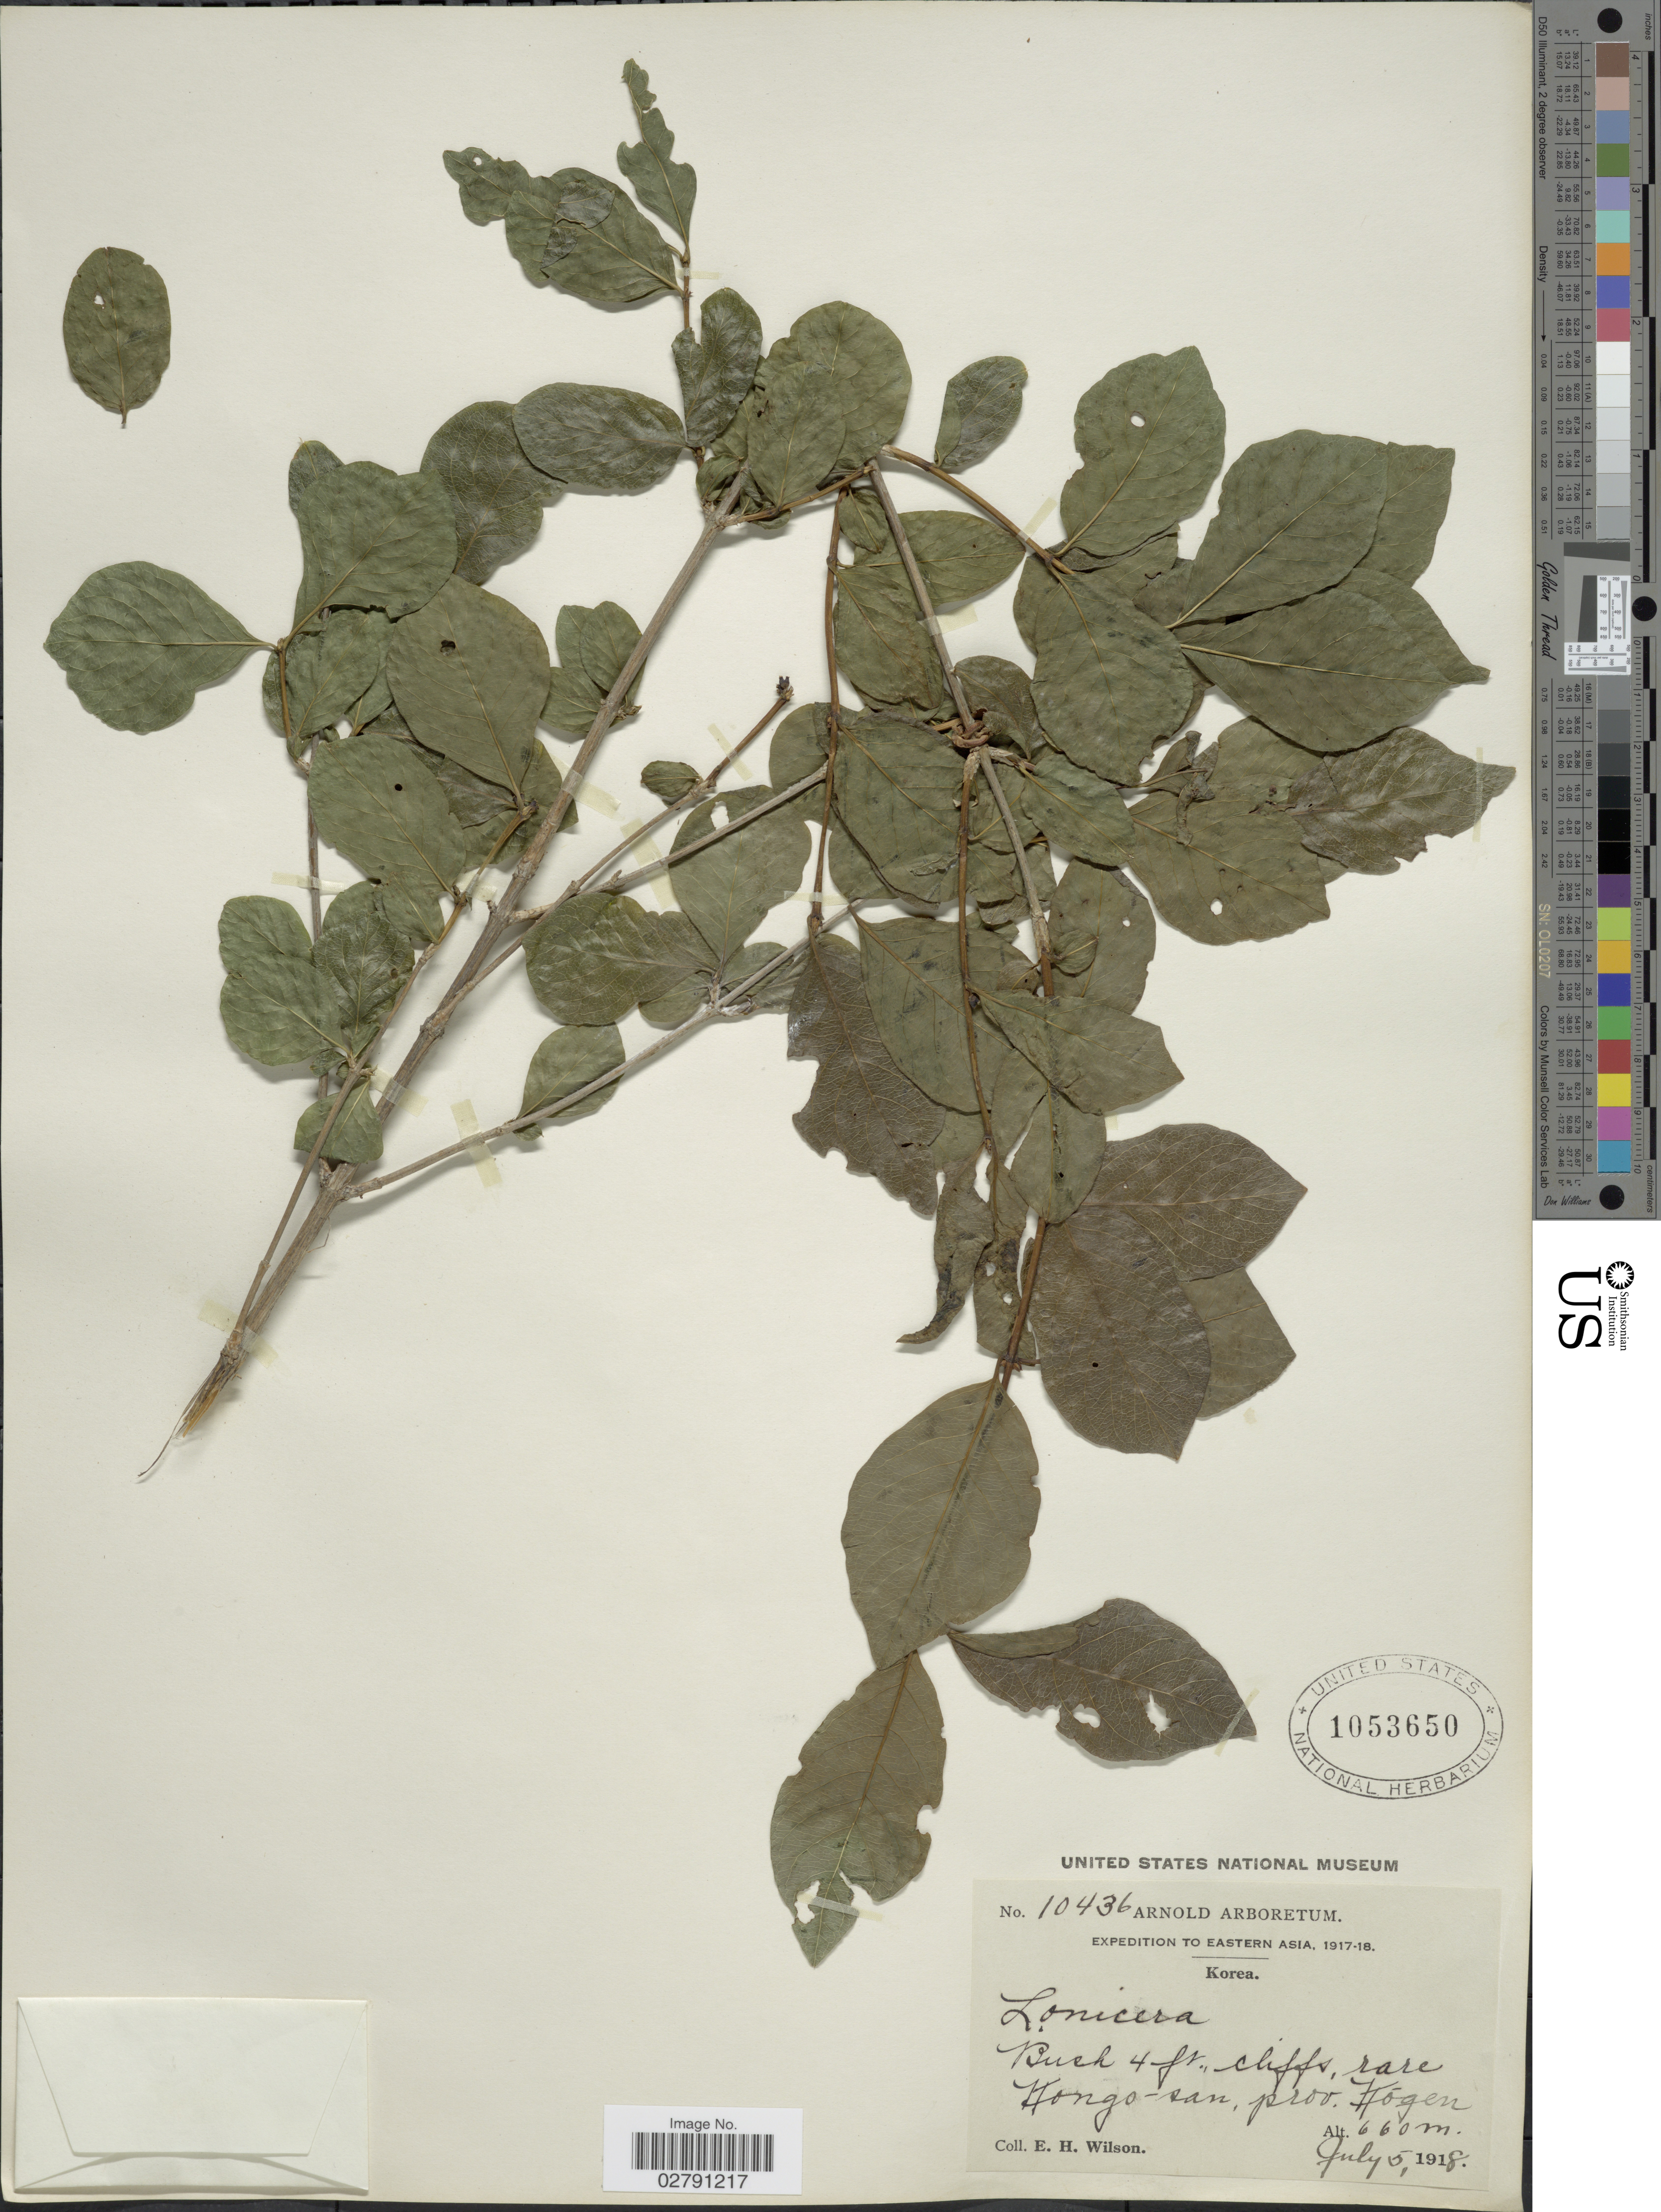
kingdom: Plantae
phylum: Tracheophyta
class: Magnoliopsida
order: Dipsacales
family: Caprifoliaceae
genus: Lonicera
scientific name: Lonicera sp.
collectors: E. Wilson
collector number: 10436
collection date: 1918-07-05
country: North Korea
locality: Kongo-San, prov. Kogen.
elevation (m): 660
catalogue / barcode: US 1053650